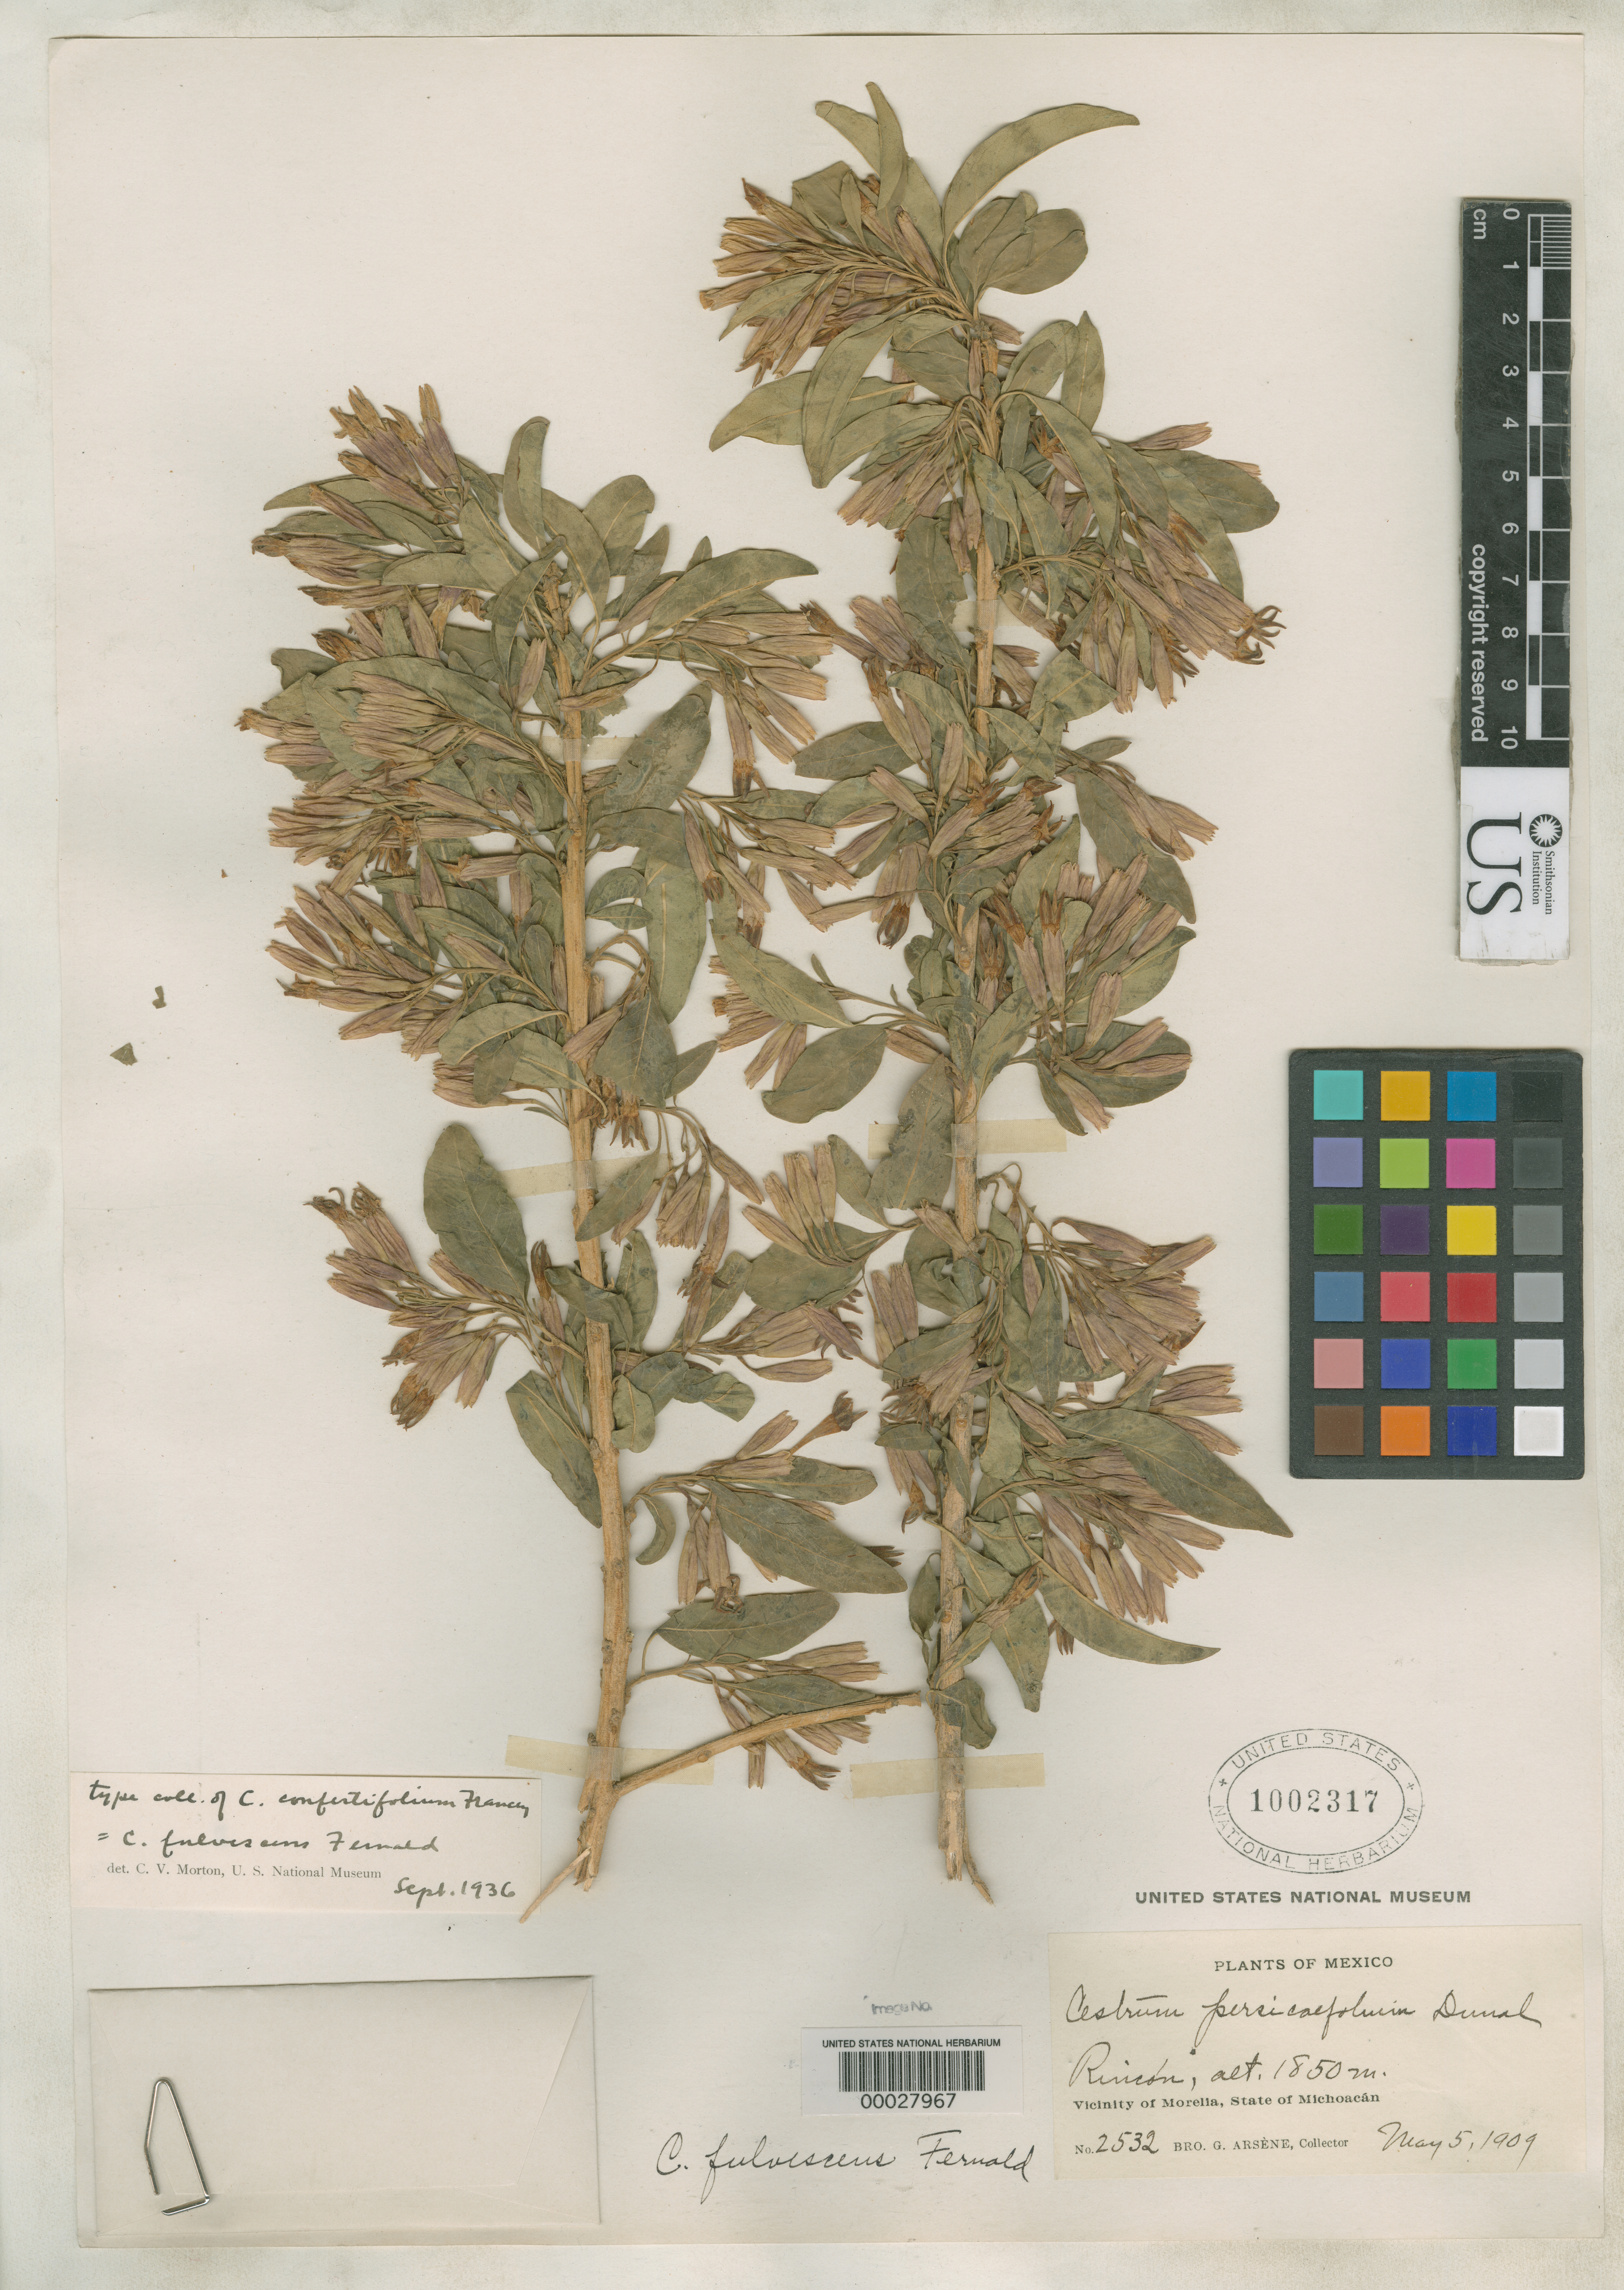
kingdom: Plantae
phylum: Tracheophyta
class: Magnoliopsida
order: Solanales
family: Solanaceae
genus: Cestrum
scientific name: Cestrum confertifolium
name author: Francey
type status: Isosyntype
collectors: Bro. G. Arsène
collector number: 2532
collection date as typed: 05 May 1909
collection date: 1909-05-05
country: Mexico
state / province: Michoacán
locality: Morelia.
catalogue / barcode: US 1002317